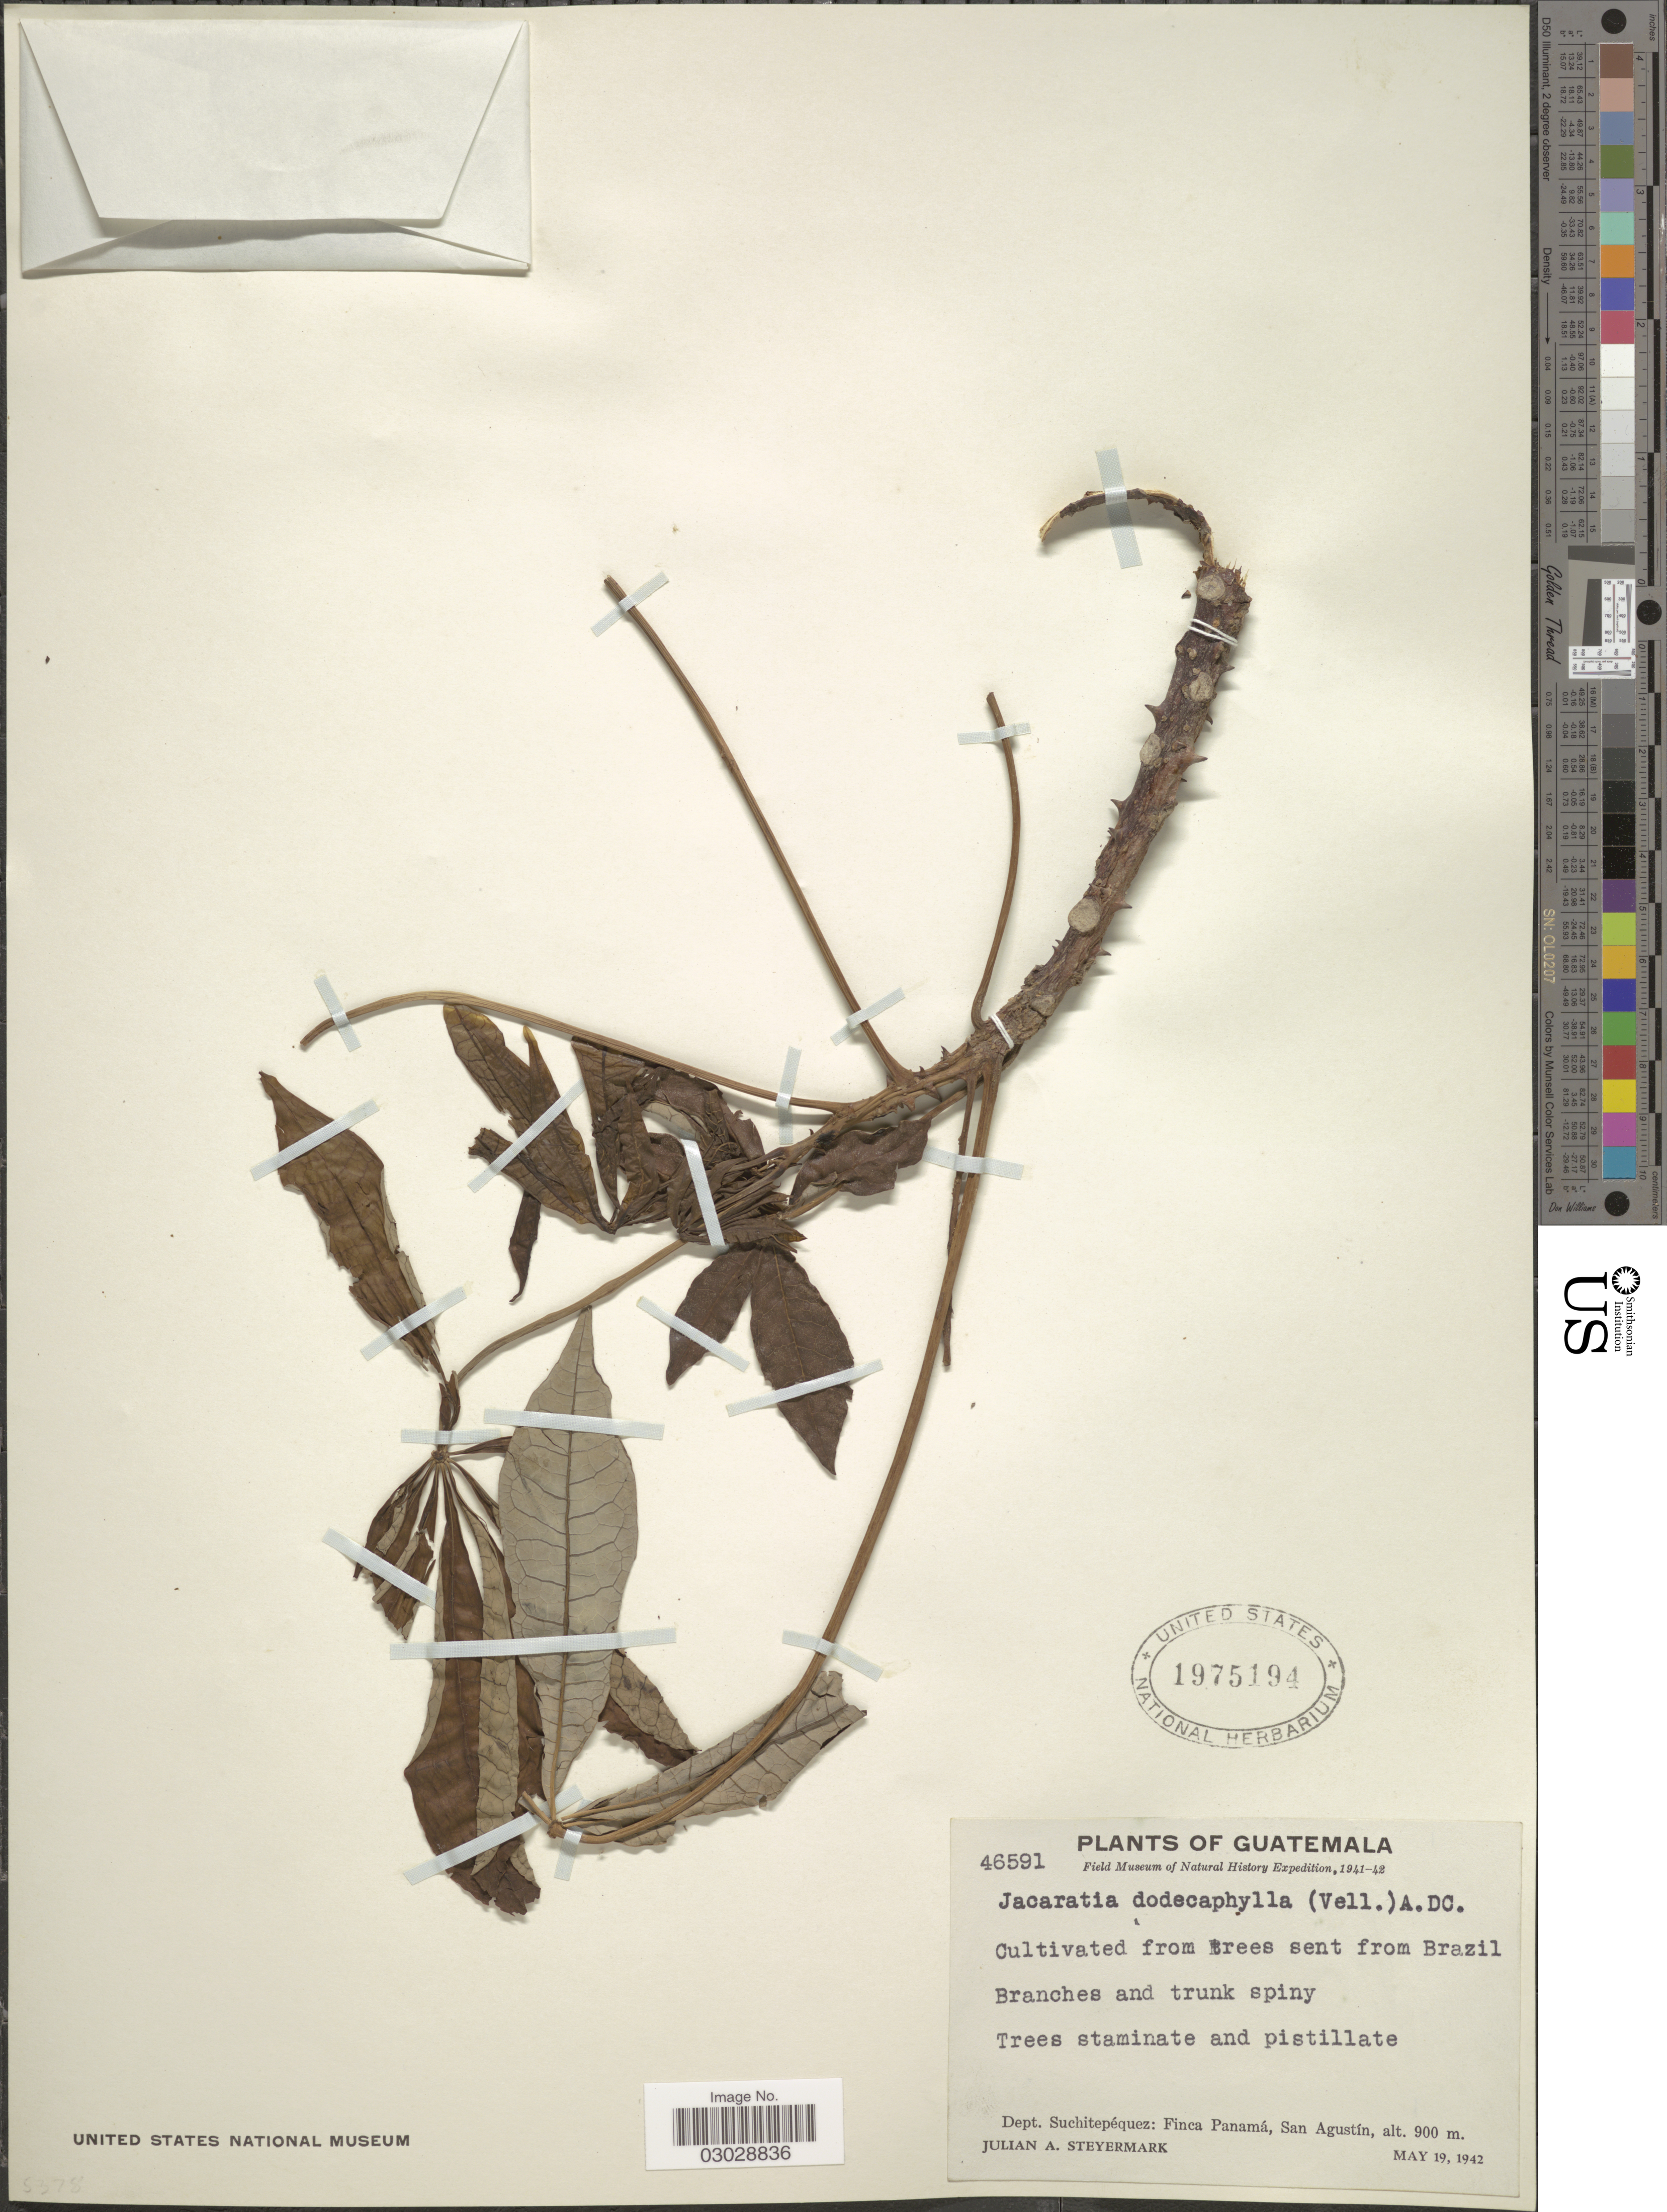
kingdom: Plantae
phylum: Tracheophyta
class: Magnoliopsida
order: Brassicales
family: Caricaceae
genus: Jacaratia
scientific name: Jacaratia dodecaphylla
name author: (Vell.) A. DC.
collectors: J. Steyermark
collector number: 46591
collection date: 1942-05-19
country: Guatemala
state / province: Suchitepéquez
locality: Dept. Suchitepéquez: Finca Panamá, San Agustín.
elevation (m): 900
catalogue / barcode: US 1975194